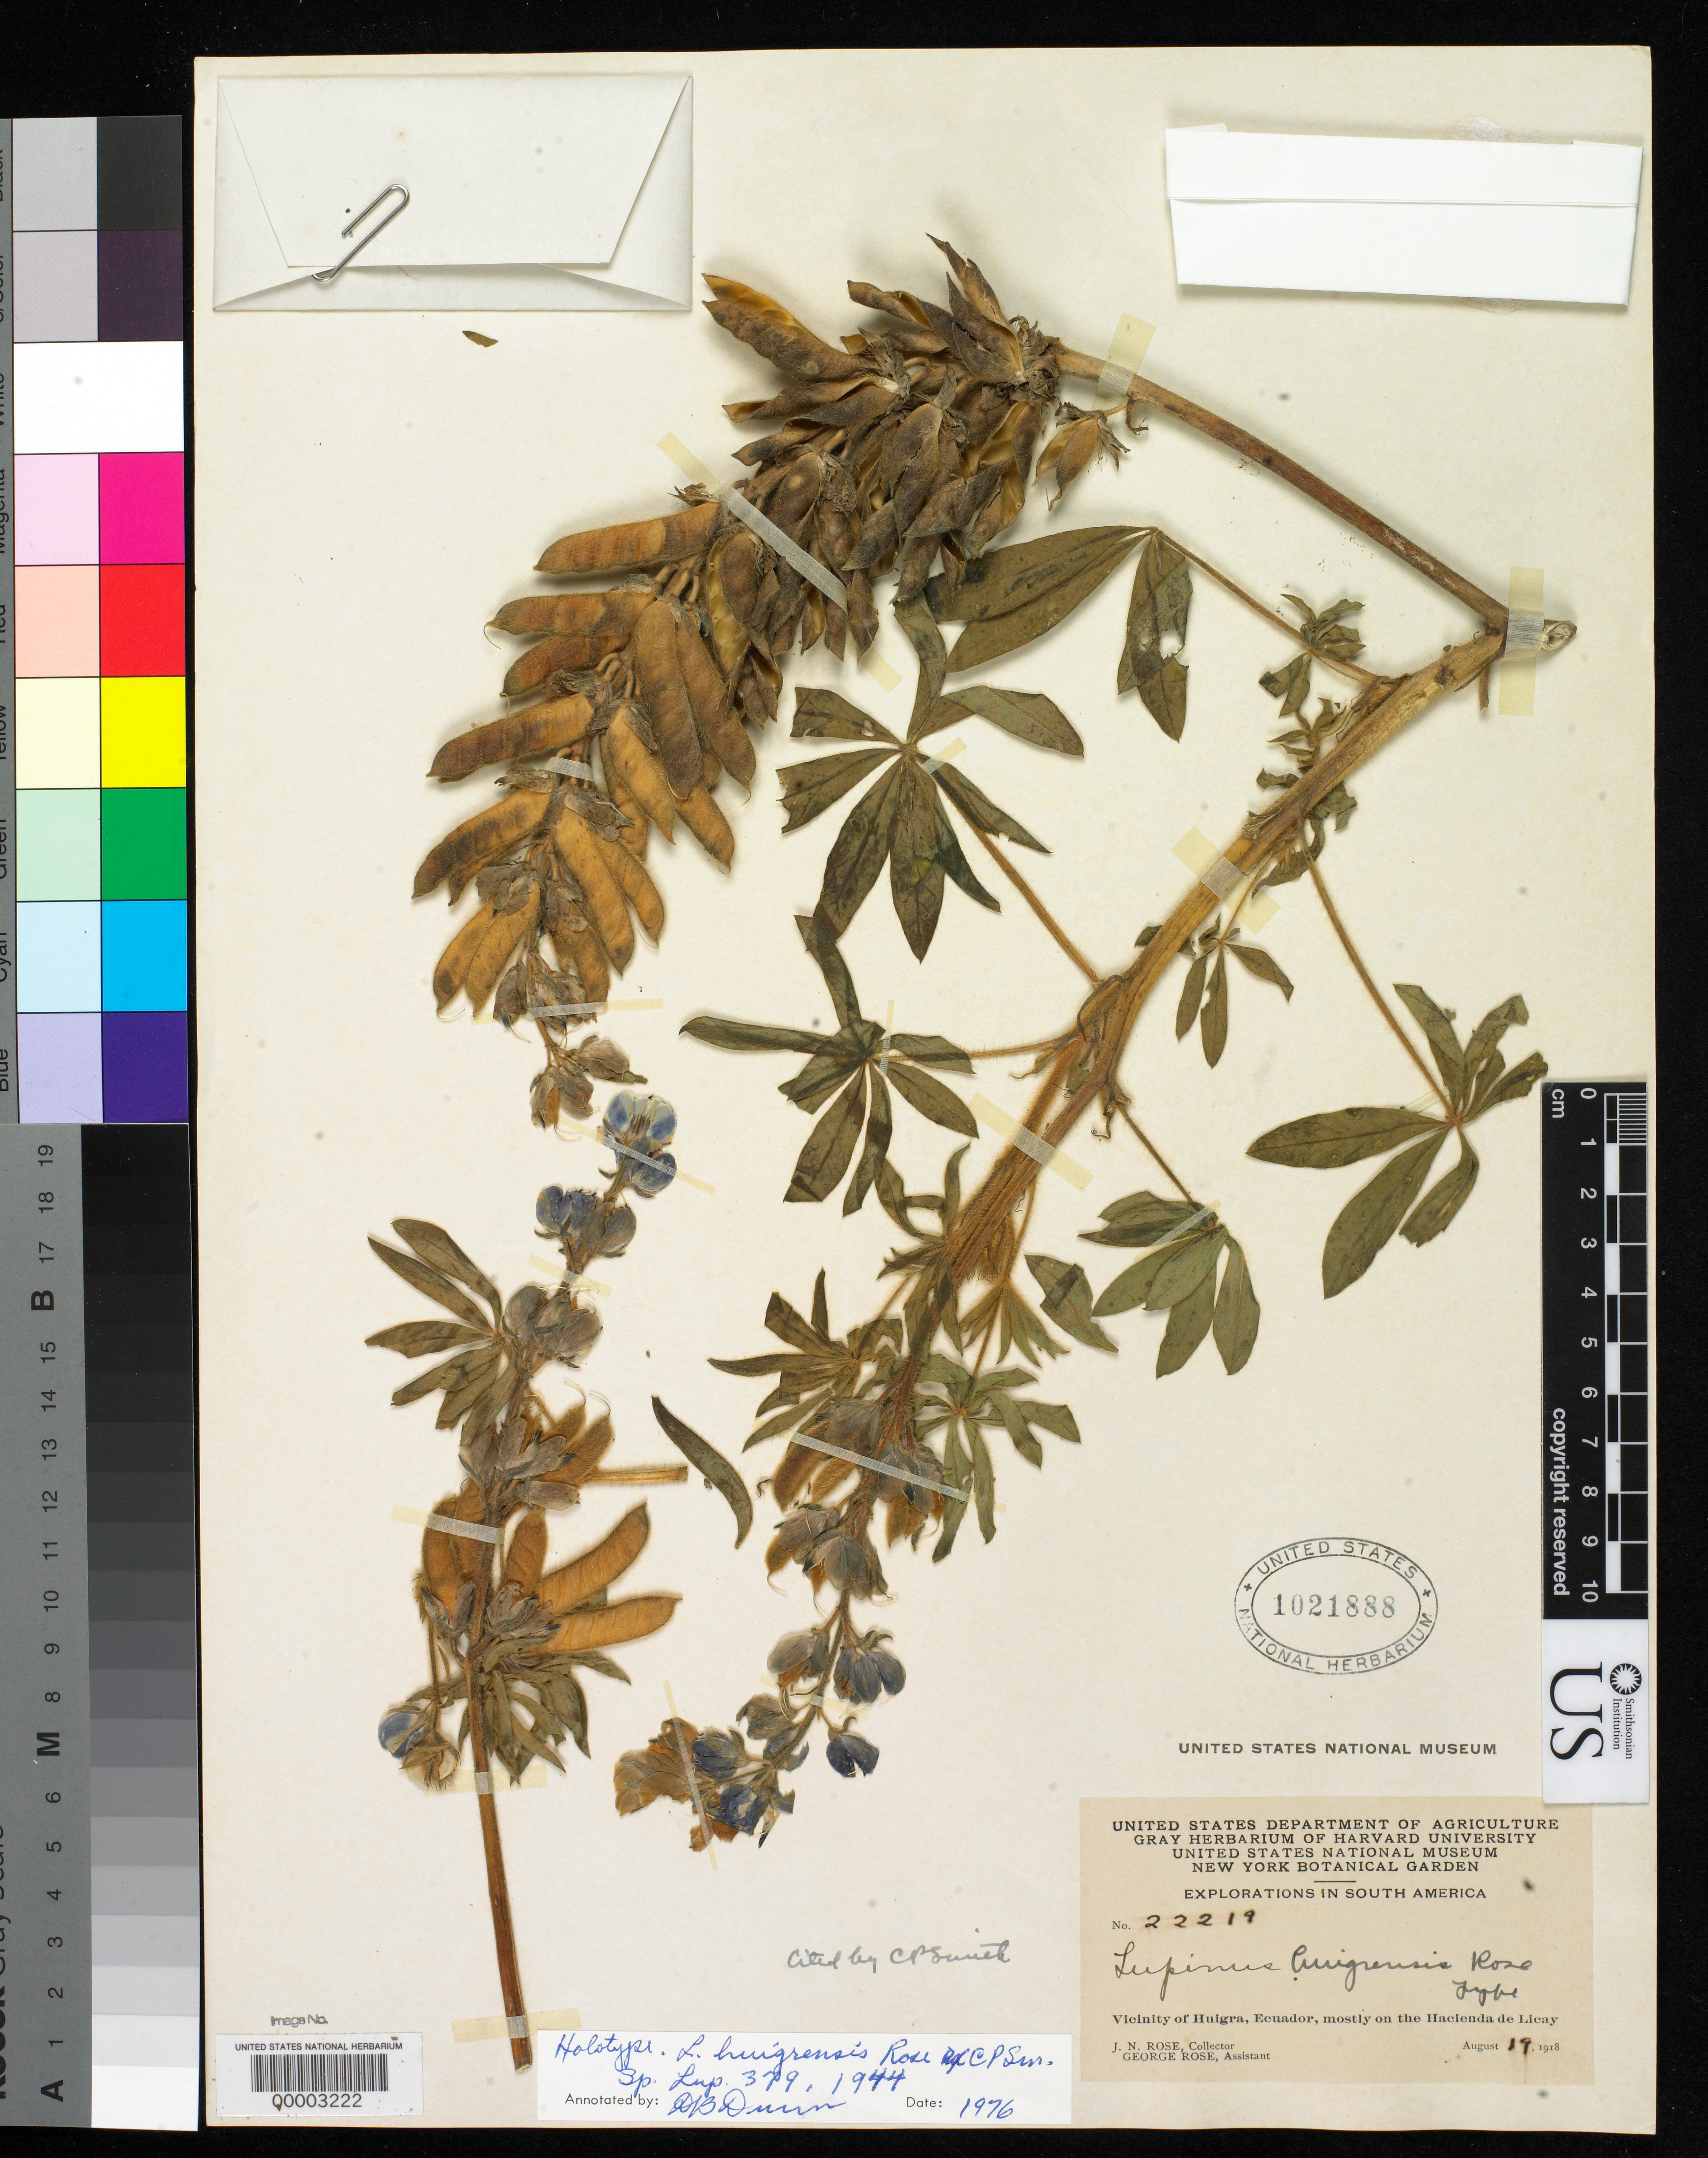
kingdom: Plantae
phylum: Tracheophyta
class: Magnoliopsida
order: Fabales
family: Fabaceae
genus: Lupinus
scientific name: Lupinus huigrensis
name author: Rose ex C.P. Sm.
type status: Holotype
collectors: J. N. Rose & G. Rose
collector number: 22219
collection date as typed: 19 Aug 1918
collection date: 1918-08-19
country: Ecuador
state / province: Chimborazo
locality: Vicinity of Huigra, Hacienda de Licay.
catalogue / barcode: US 1021888